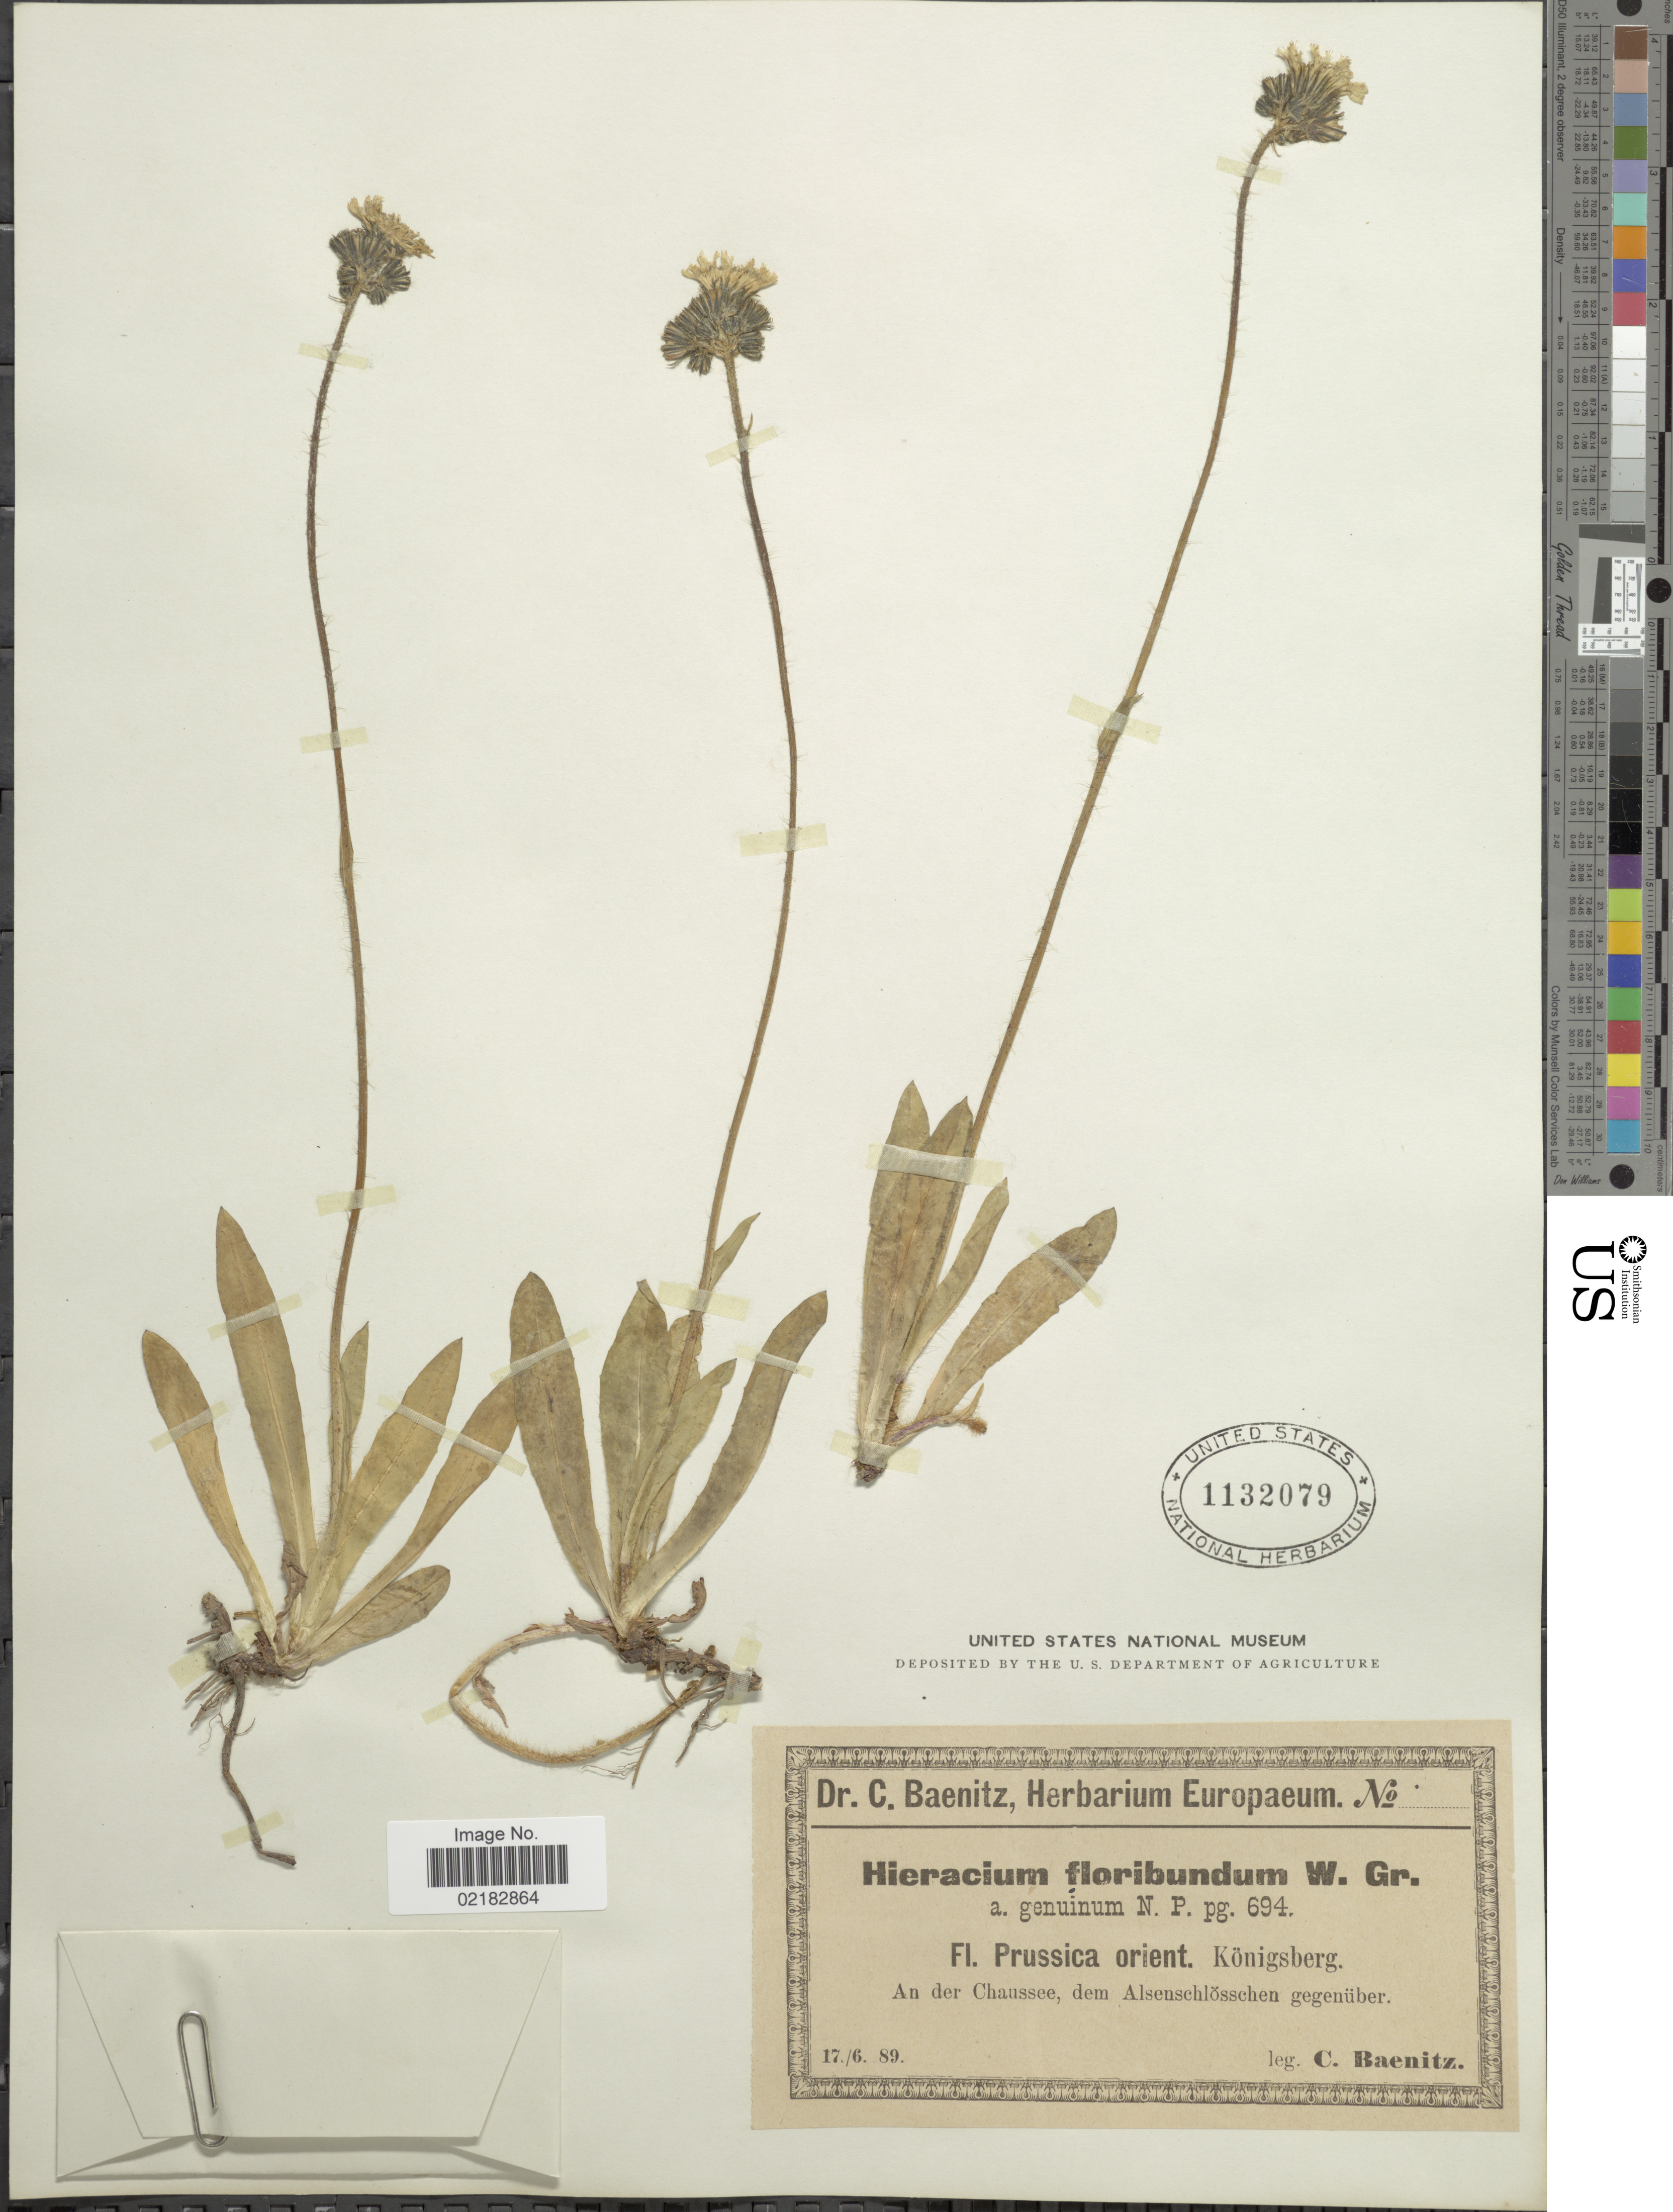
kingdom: Plantae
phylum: Tracheophyta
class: Magnoliopsida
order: Asterales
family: Asteraceae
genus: Pilosella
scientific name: Pilosella floribunda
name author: (Wimm. & Grab.) Fr. a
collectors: C. G. Baenitz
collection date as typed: Transcribed d/m/y: 17/6/89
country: Germany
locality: Prussica orient. Konigsberg. An der Chausse, dem Alsenschlosschen gegenuber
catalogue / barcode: US 1132079